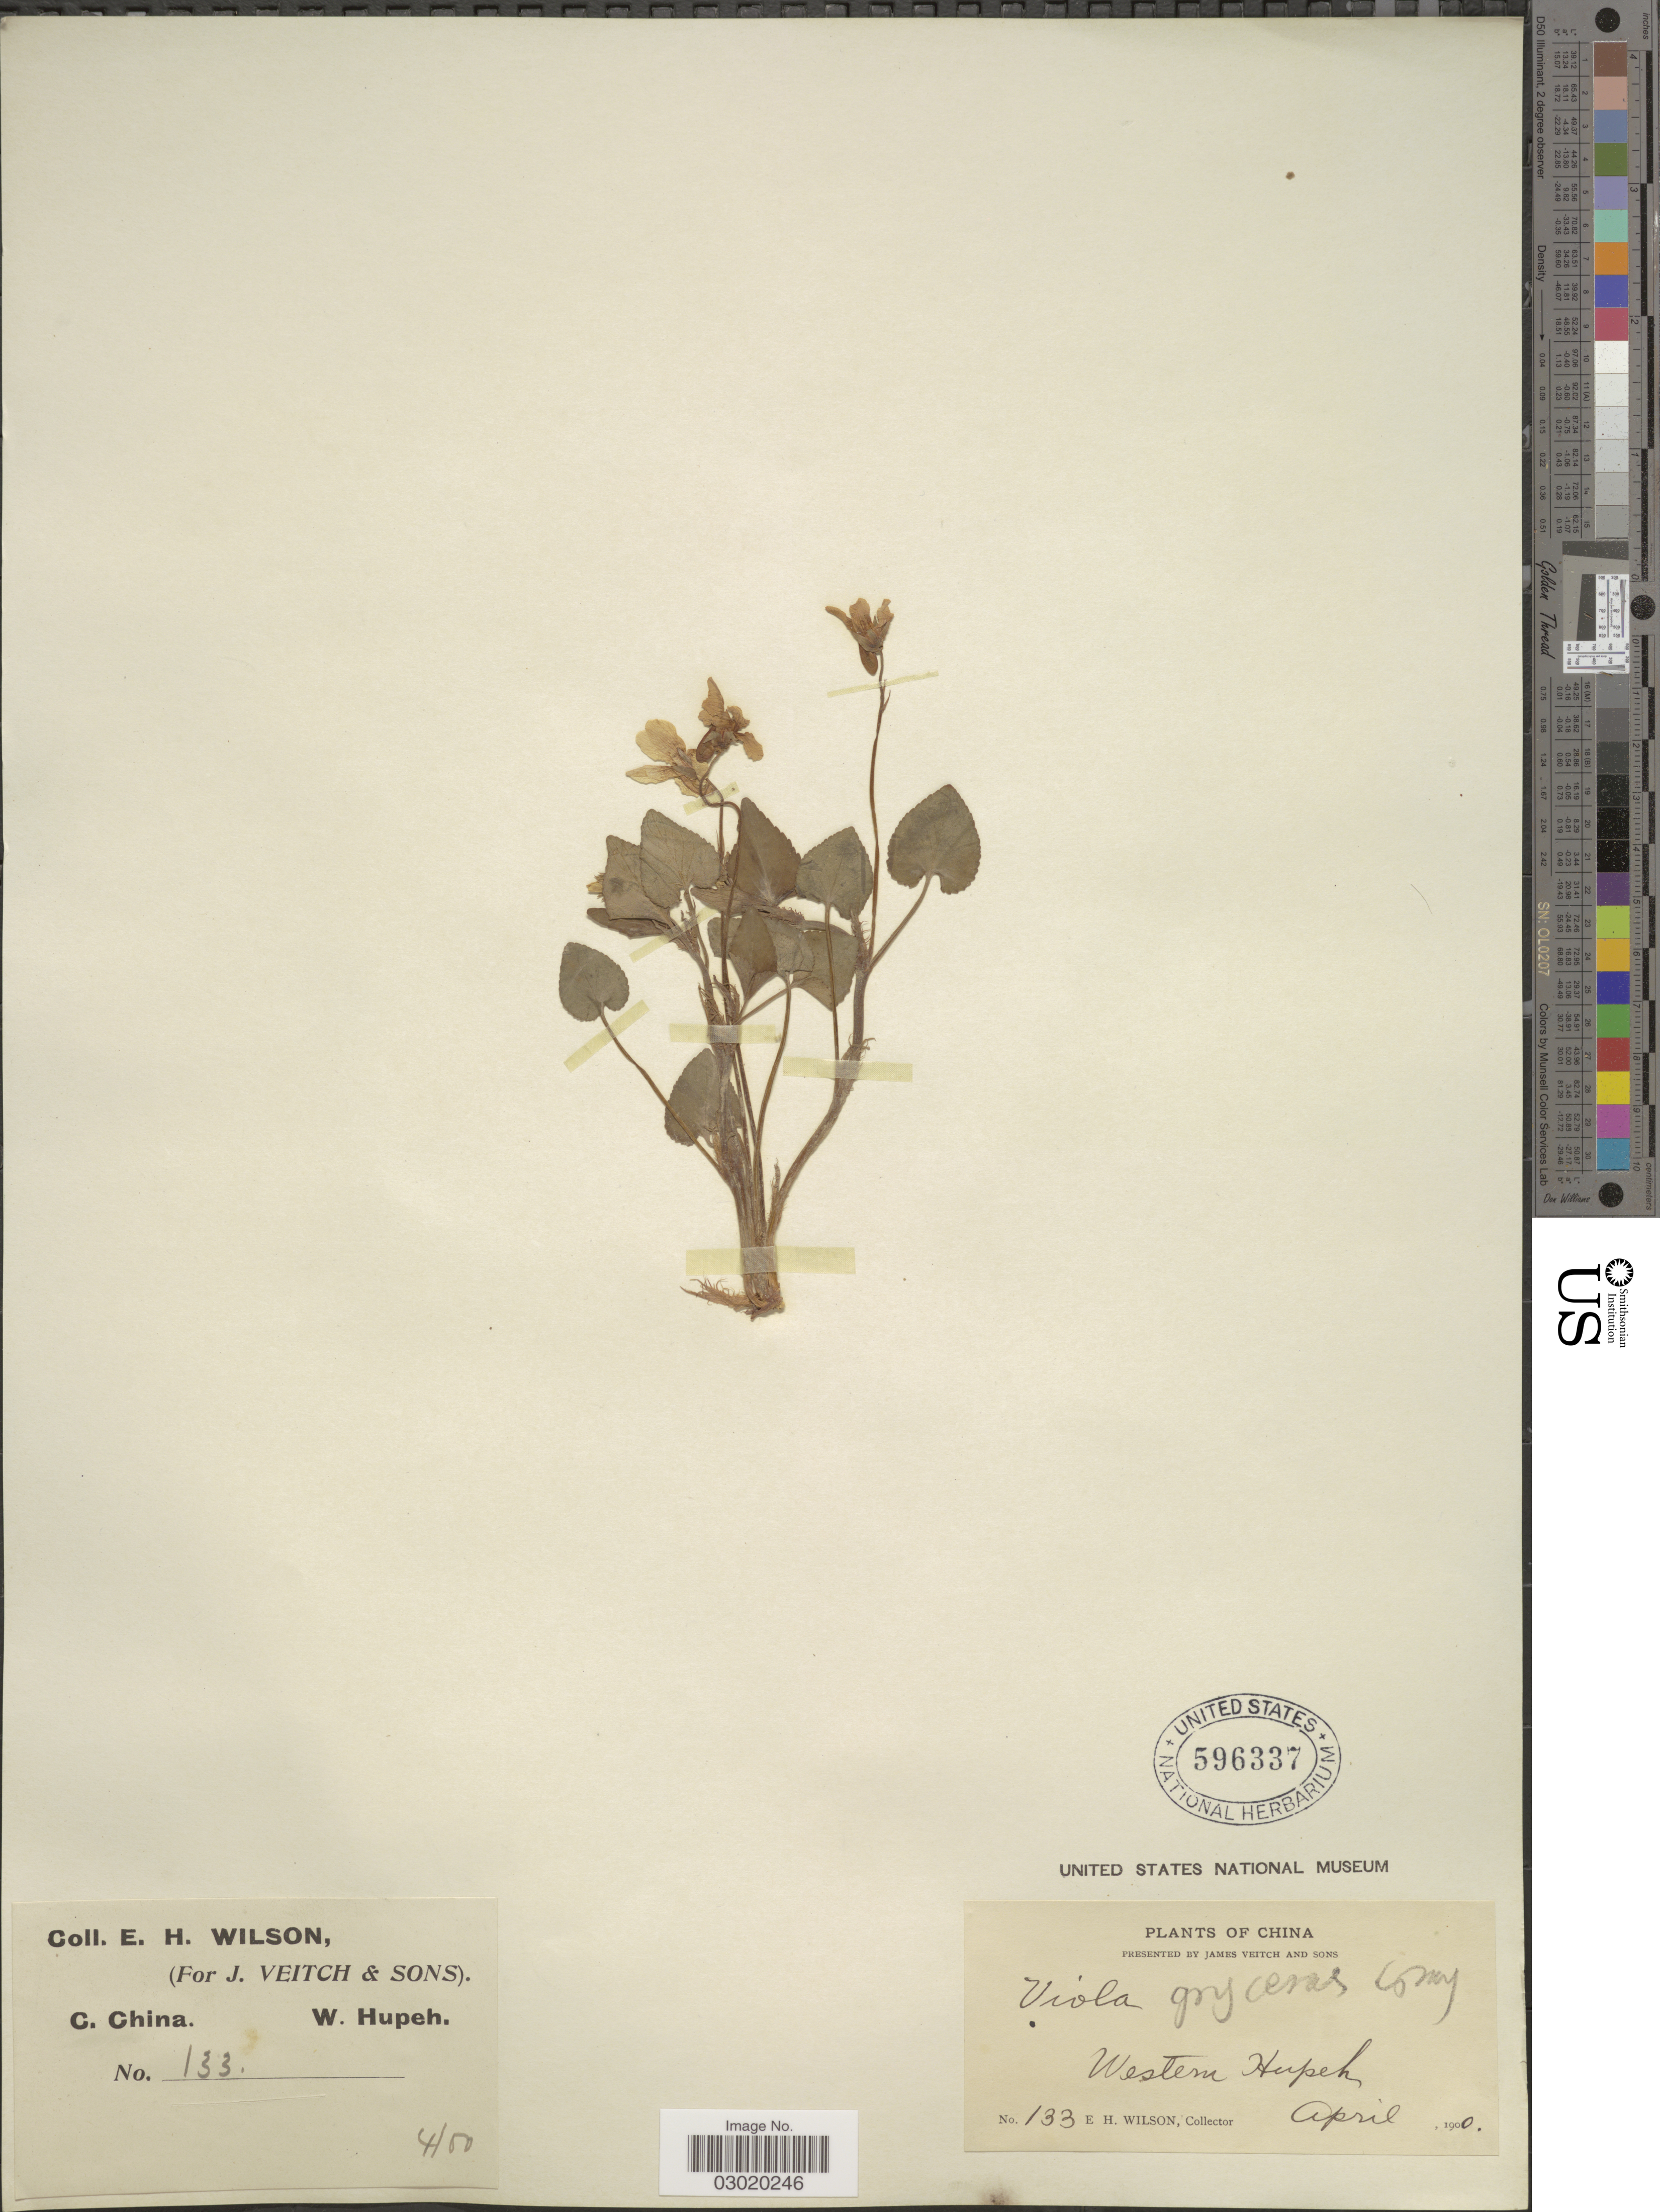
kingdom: Plantae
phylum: Tracheophyta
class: Magnoliopsida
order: Malpighiales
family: Violaceae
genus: Viola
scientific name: Viola sp.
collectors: E. Wilson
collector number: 133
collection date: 1900-04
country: China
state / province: Hubei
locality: Western Hupeh, C. China.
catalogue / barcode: US 596337